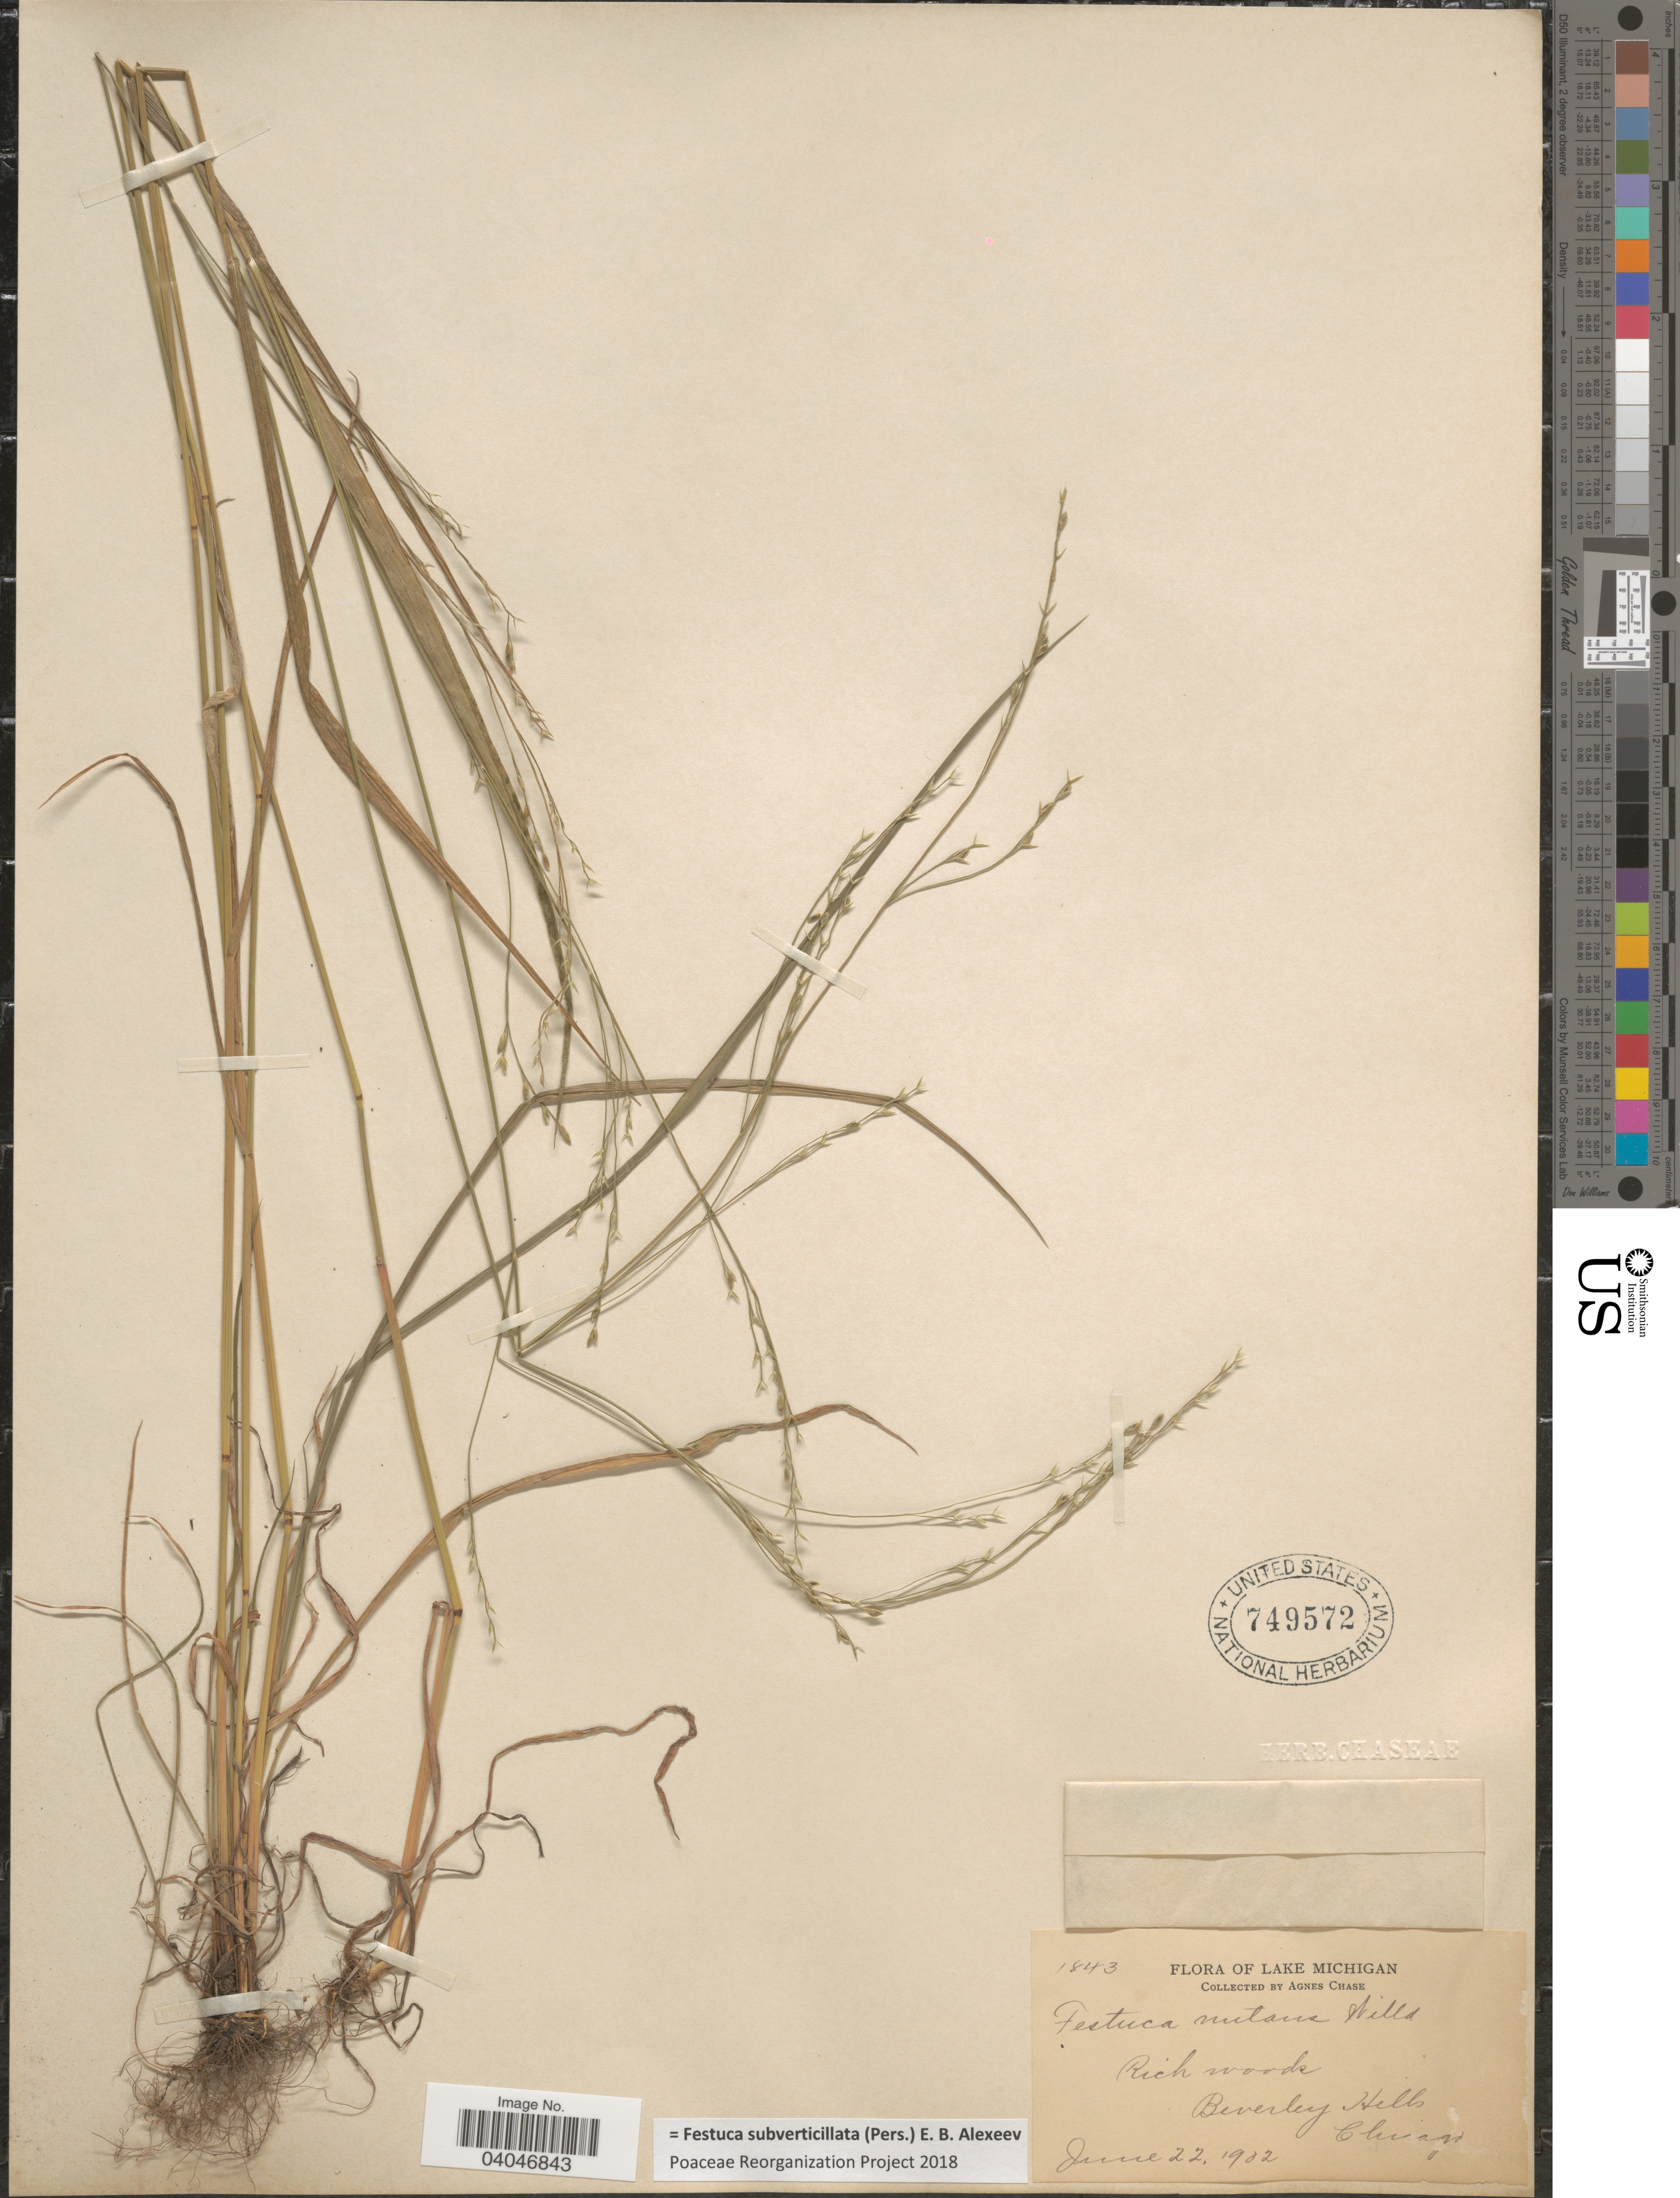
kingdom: Plantae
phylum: Tracheophyta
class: Liliopsida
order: Poales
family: Poaceae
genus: Festuca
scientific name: Festuca subverticillata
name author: (Pers.) E.B. Alexeev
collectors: A. Chase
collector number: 1843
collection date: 1902-06-22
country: United States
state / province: Illinois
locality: Lake Michigan. Beverley Hills. Chicago.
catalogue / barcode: US 749572